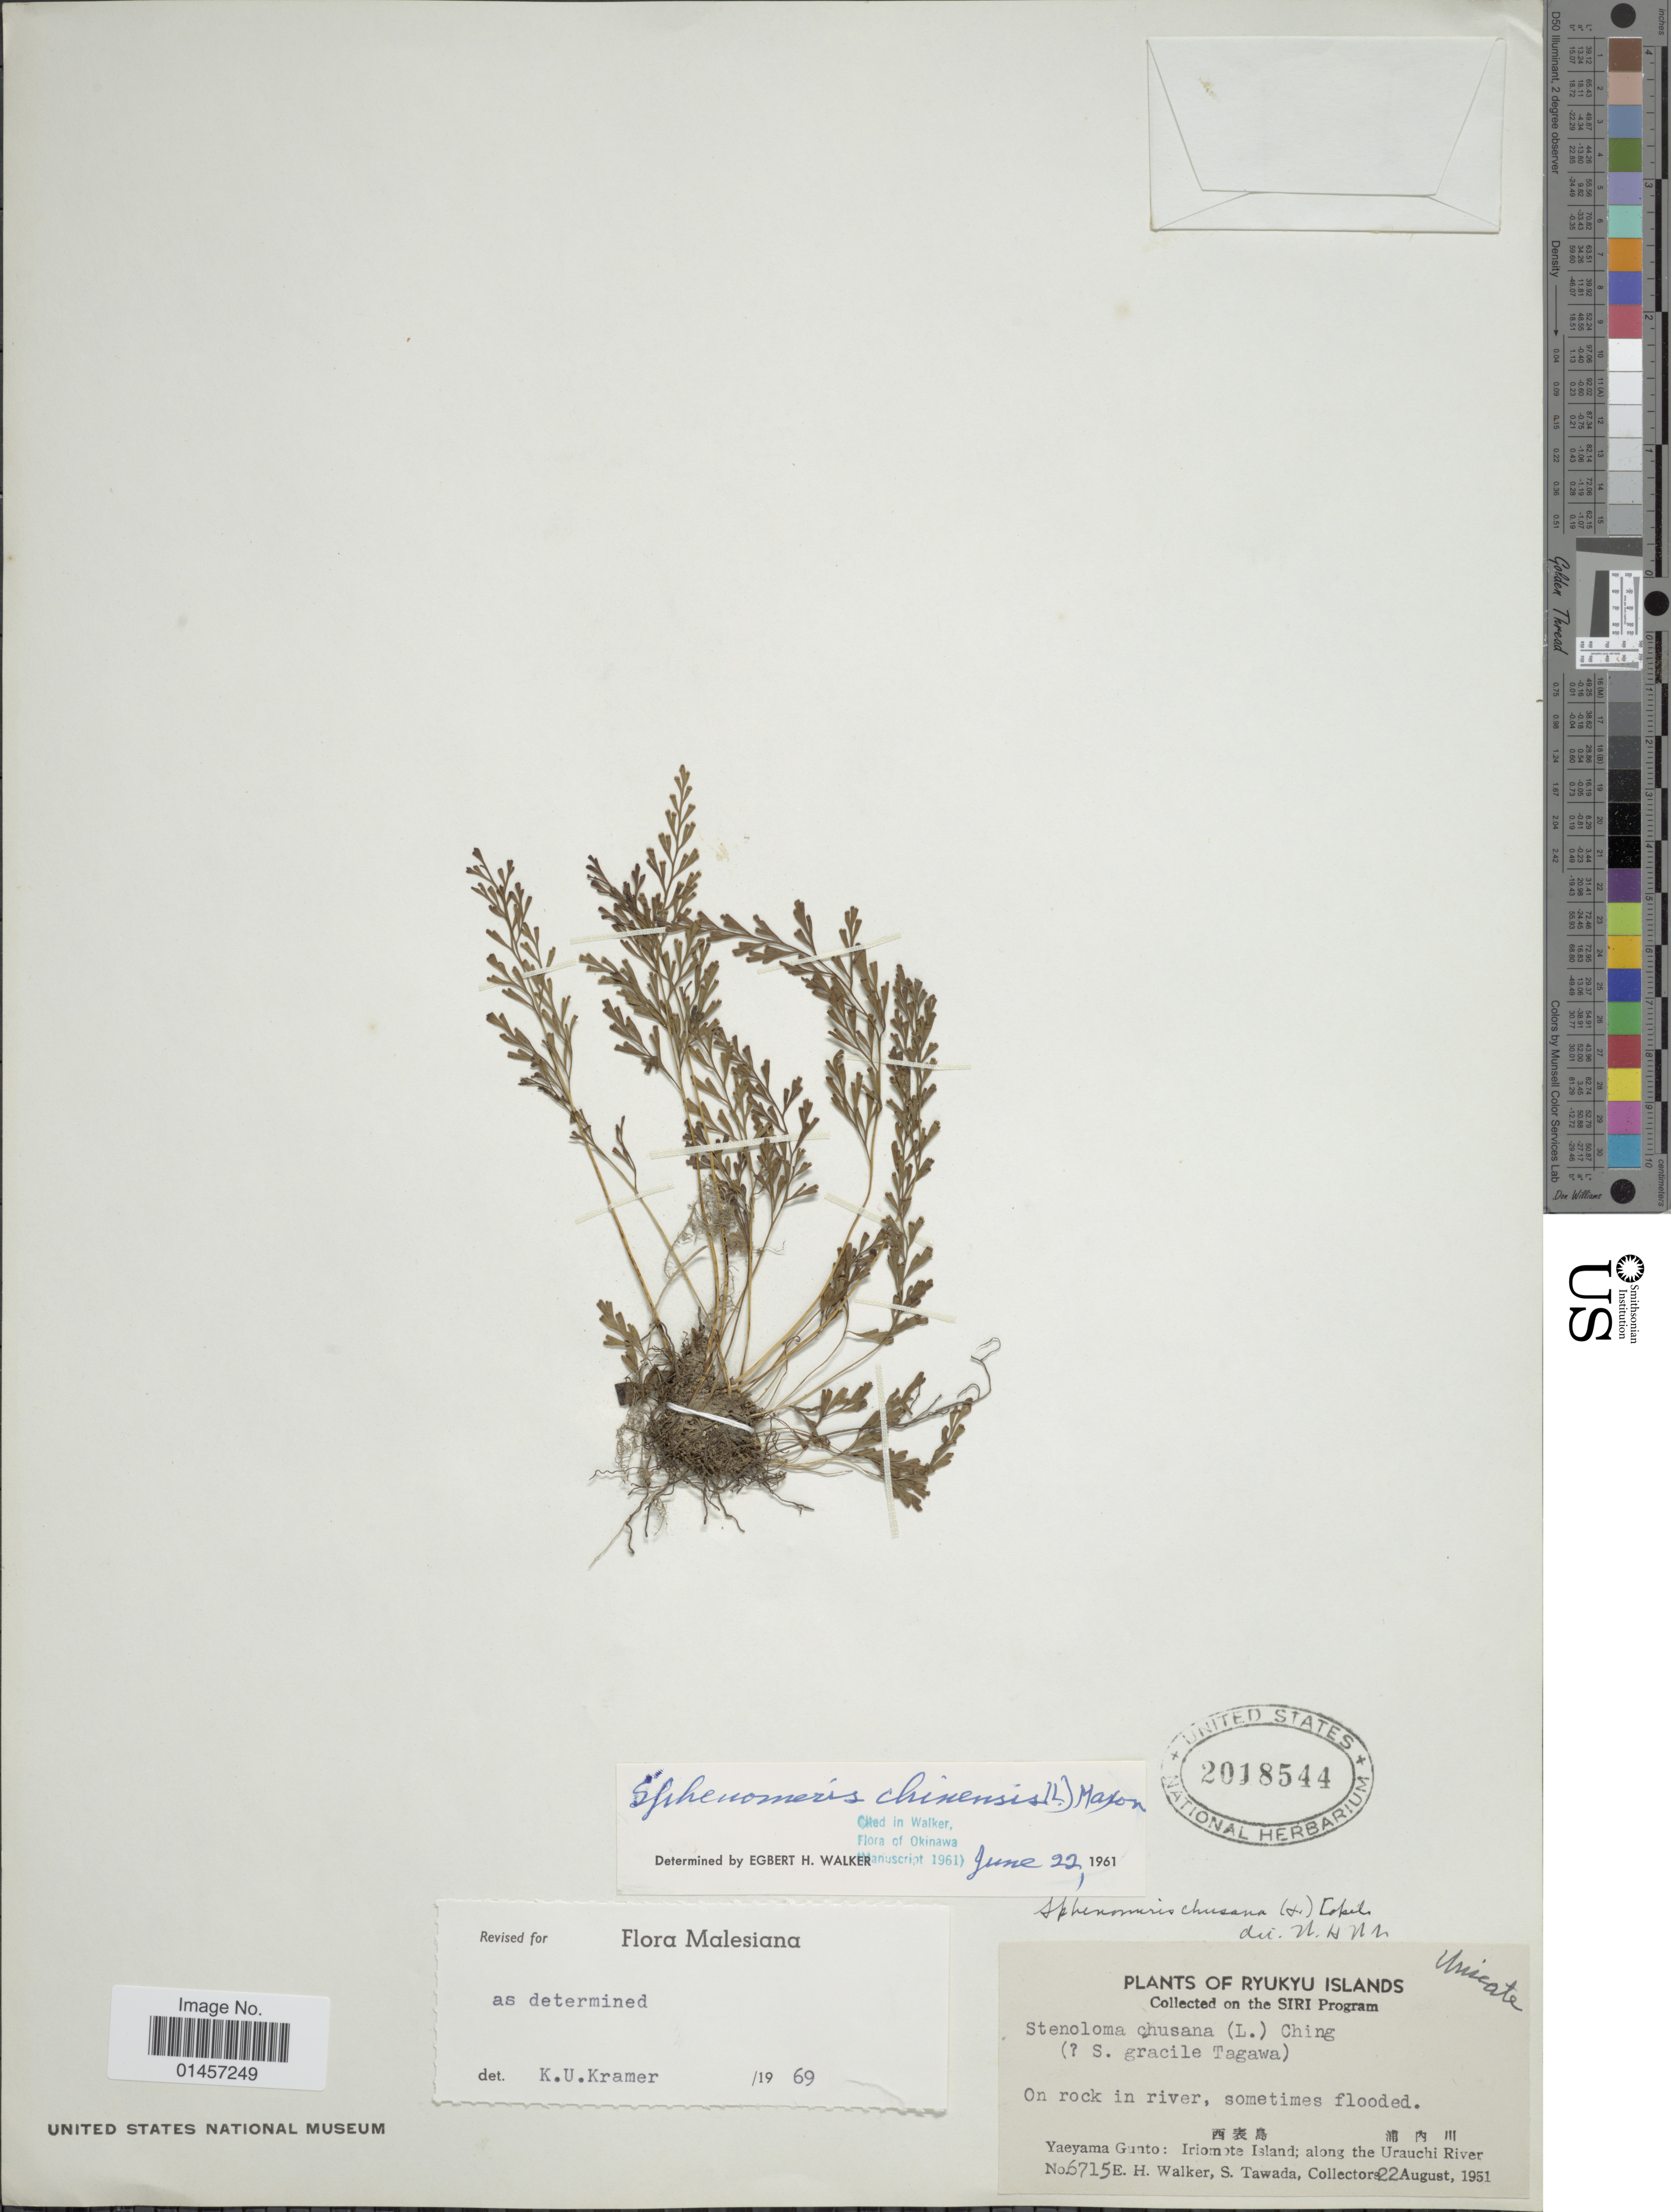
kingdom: Plantae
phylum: Tracheophyta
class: Polypodiopsida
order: Polypodiales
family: Lindsaeaceae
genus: Sphenomeris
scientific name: Sphenomeris chinensis var. chinensis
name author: (L.) Maxon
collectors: E. H. Walker & S. Tawada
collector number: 6715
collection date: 1951-08-22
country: Japan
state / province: Okinawa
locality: Ryukyu Islands, Yaeyama Gunto: Iriomote Island: Along the Urauchi River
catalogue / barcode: US 2018544